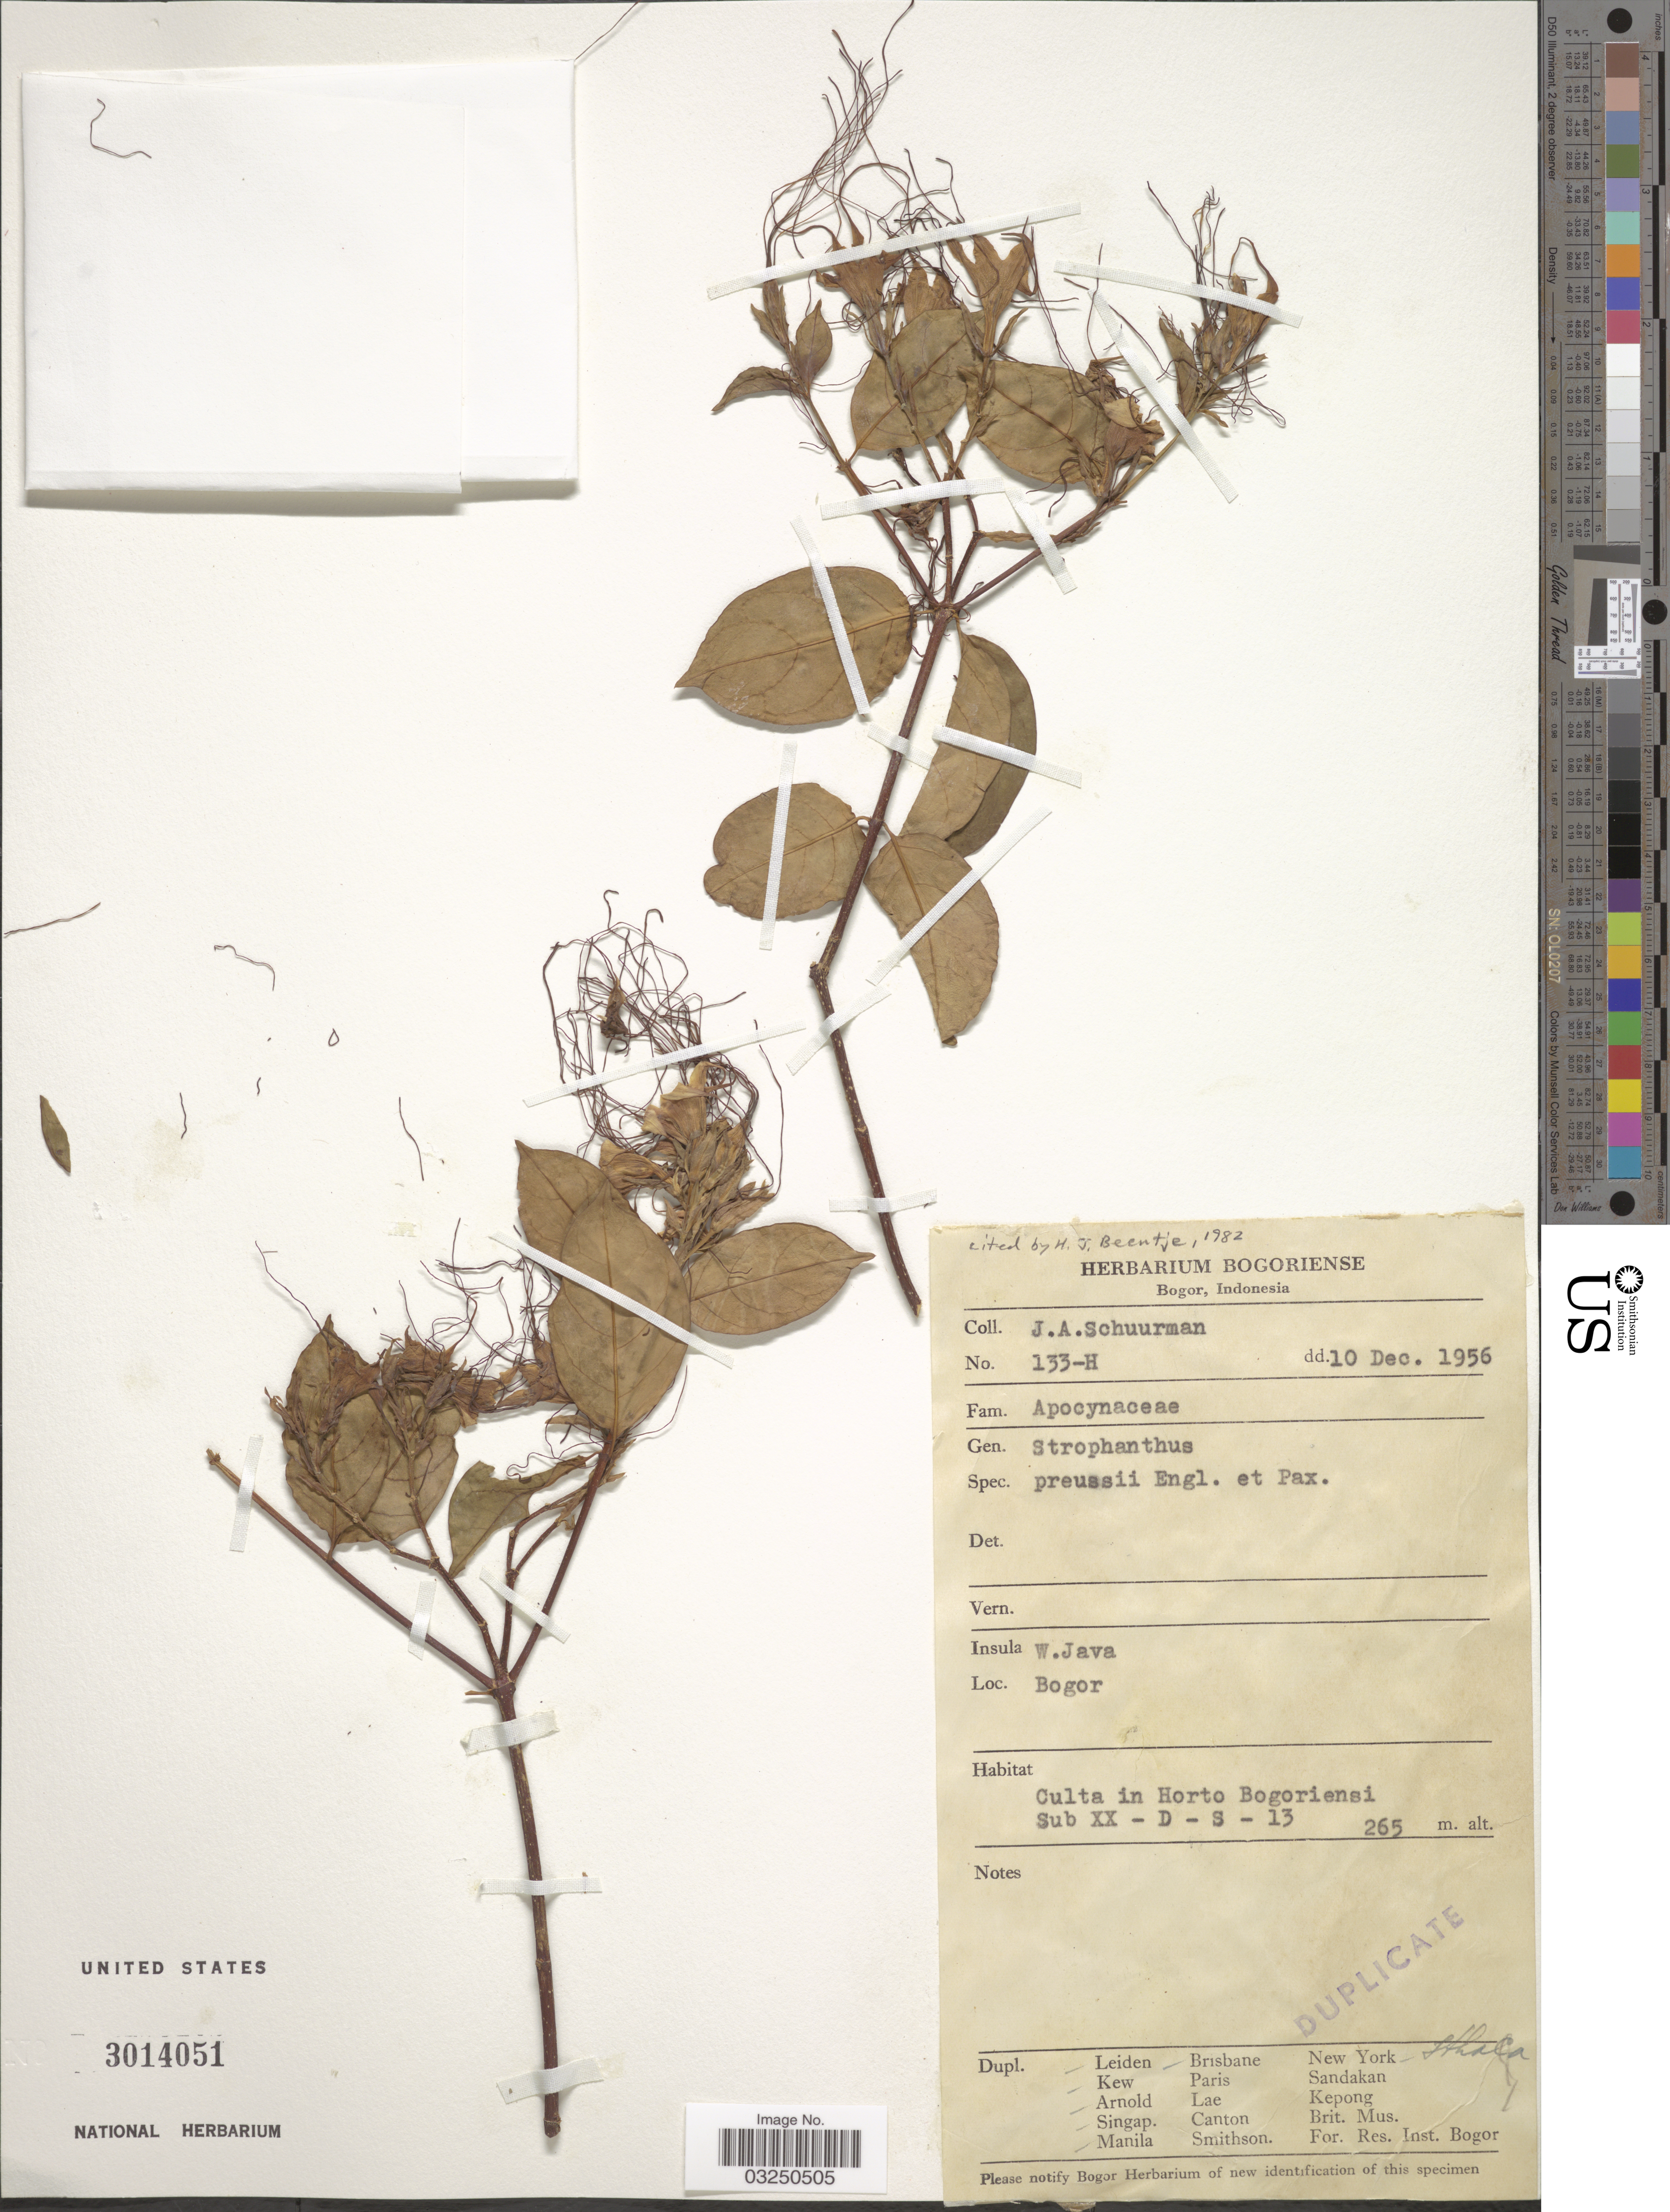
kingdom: Plantae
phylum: Tracheophyta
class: Magnoliopsida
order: Gentianales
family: Apocynaceae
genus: Strophanthus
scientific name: Strophanthus preussii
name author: Engl. & Pax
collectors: J. Schuurman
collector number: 133-H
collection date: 1956-12-10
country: Indonesia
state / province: Java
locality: Insula W. Java. Bogor. Horto Bogoriensi Sub XX-D-S-13.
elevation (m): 265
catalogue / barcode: US 3014051